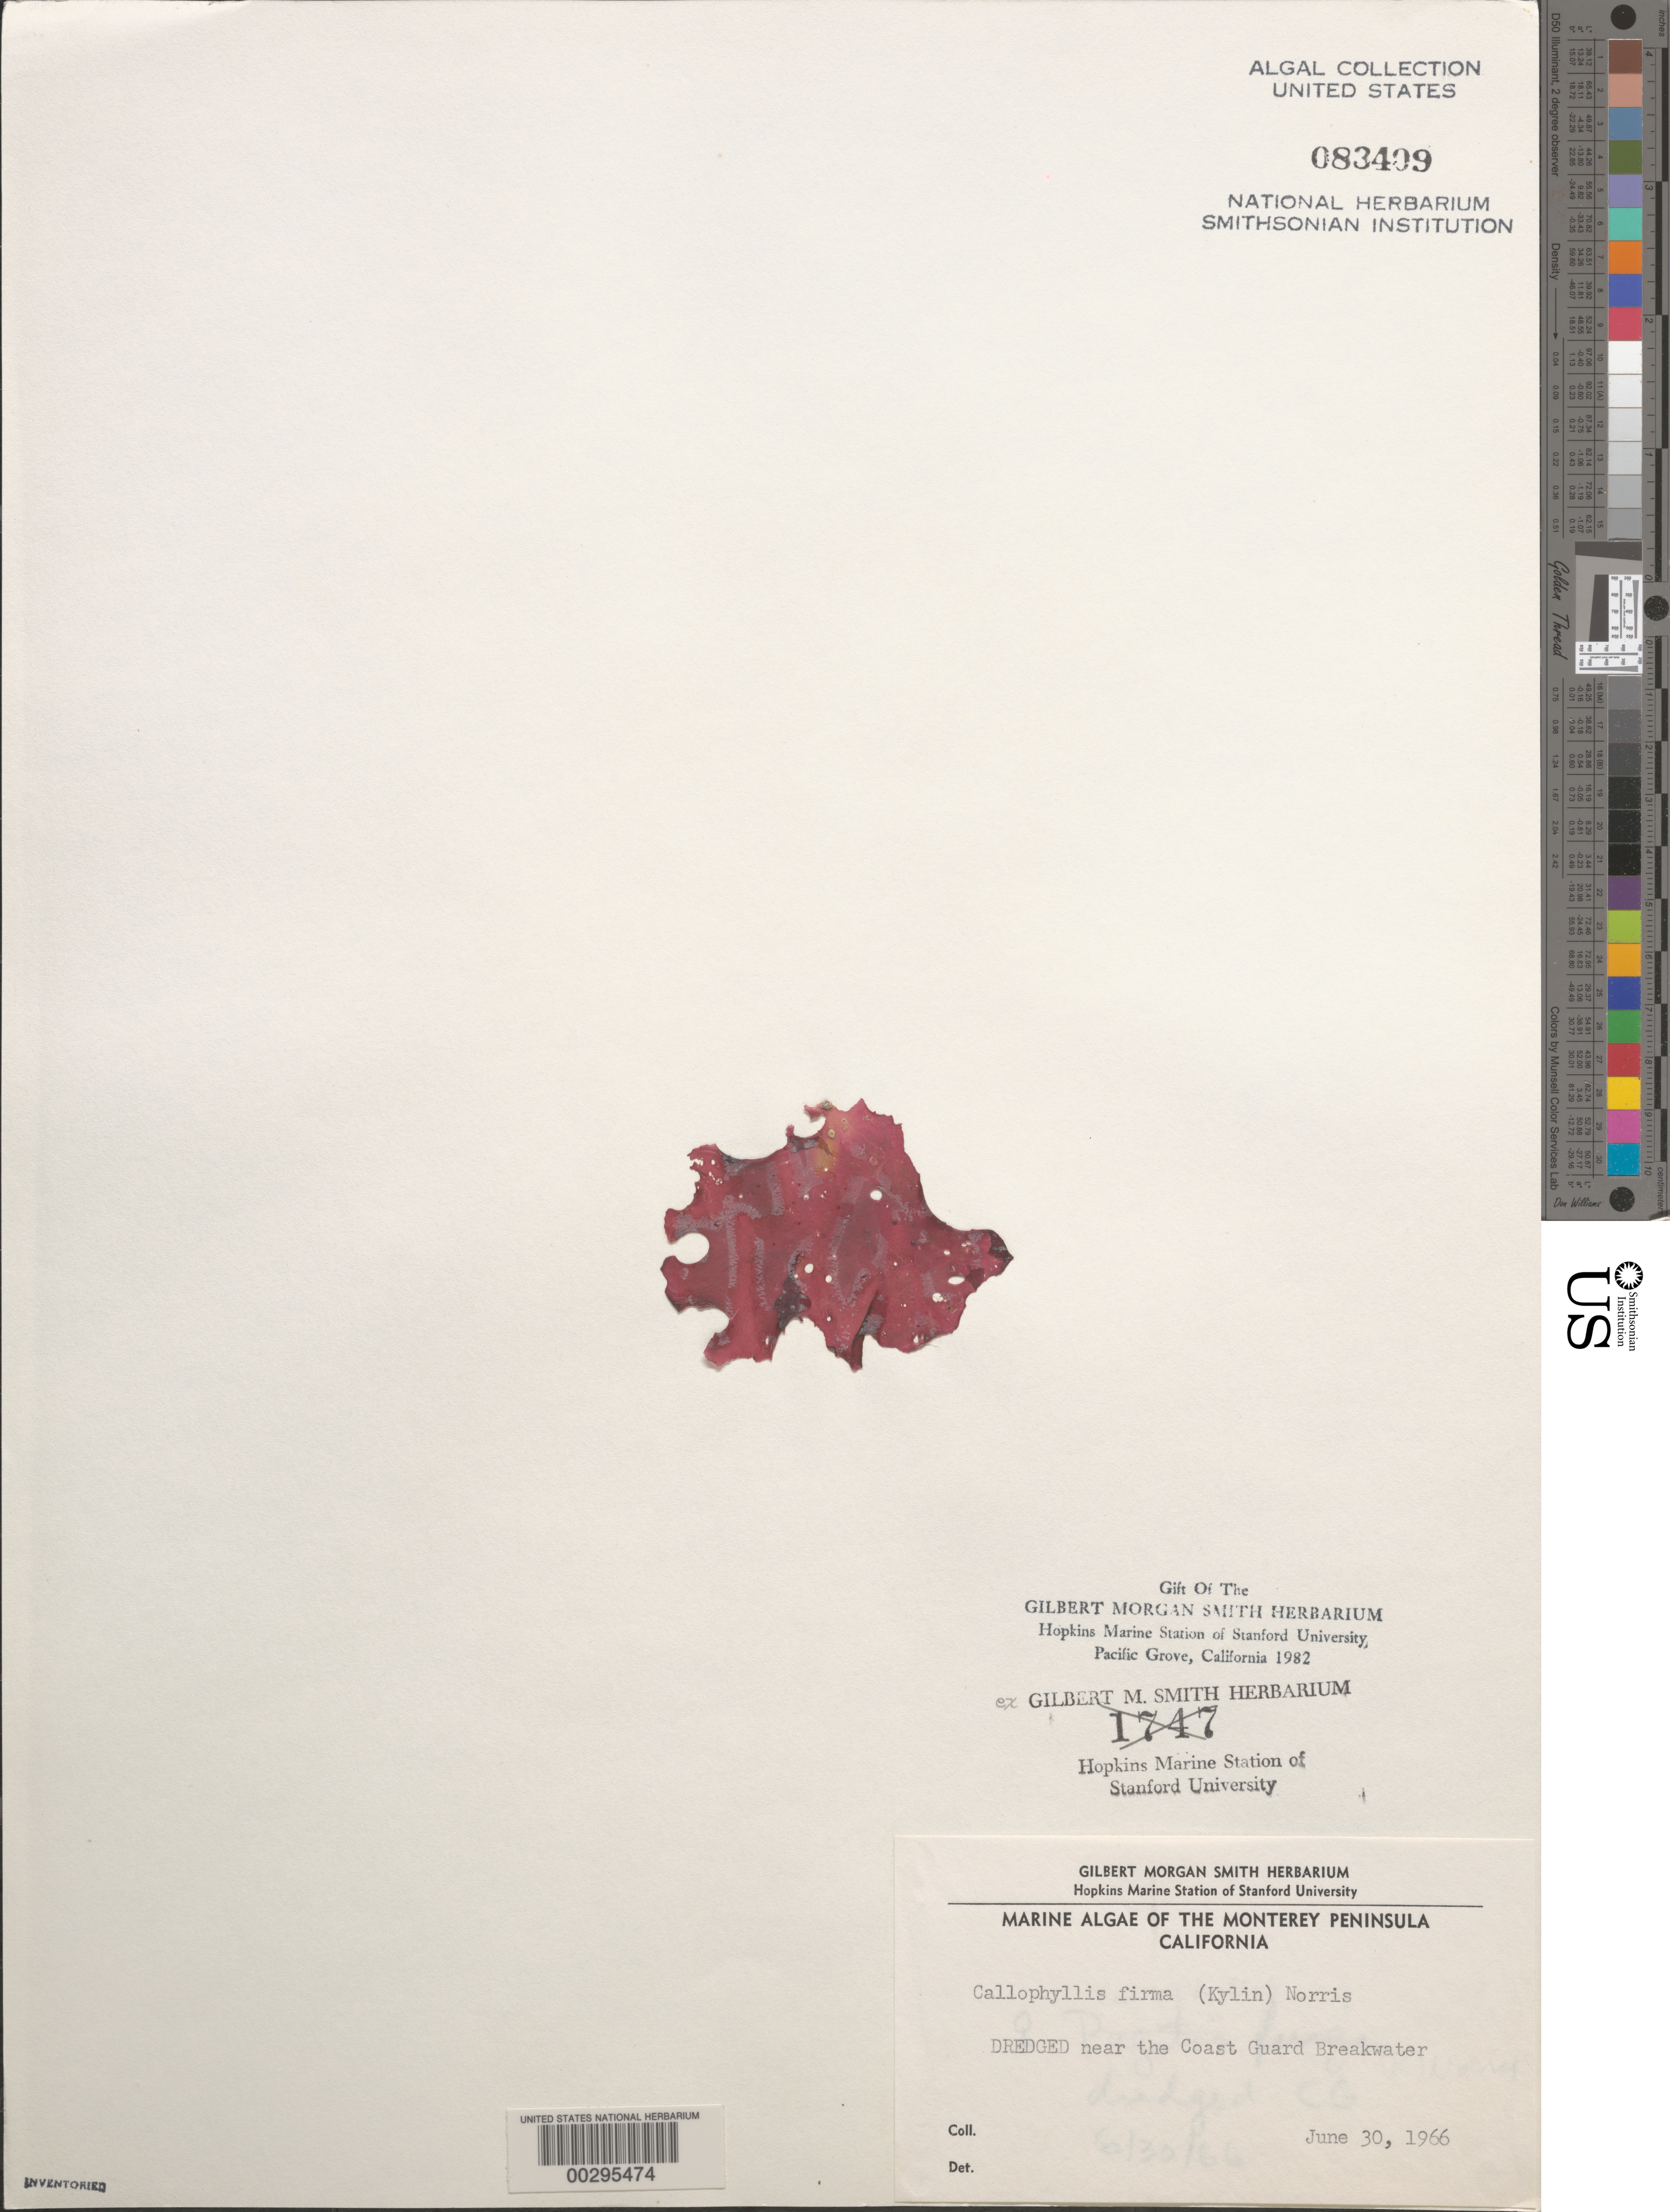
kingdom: Plantae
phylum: Rhodophyta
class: Florideophyceae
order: Gigartinales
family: Kallymeniaceae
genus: Salishia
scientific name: Salishia firma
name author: (Kylin) Clarkston & G.W. Saunders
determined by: Algae name updating Project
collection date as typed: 30 Jun 1966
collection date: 1966-06-30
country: United States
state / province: California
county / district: Monterey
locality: Monterey, near Coast Guard breakwater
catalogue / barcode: US 83409